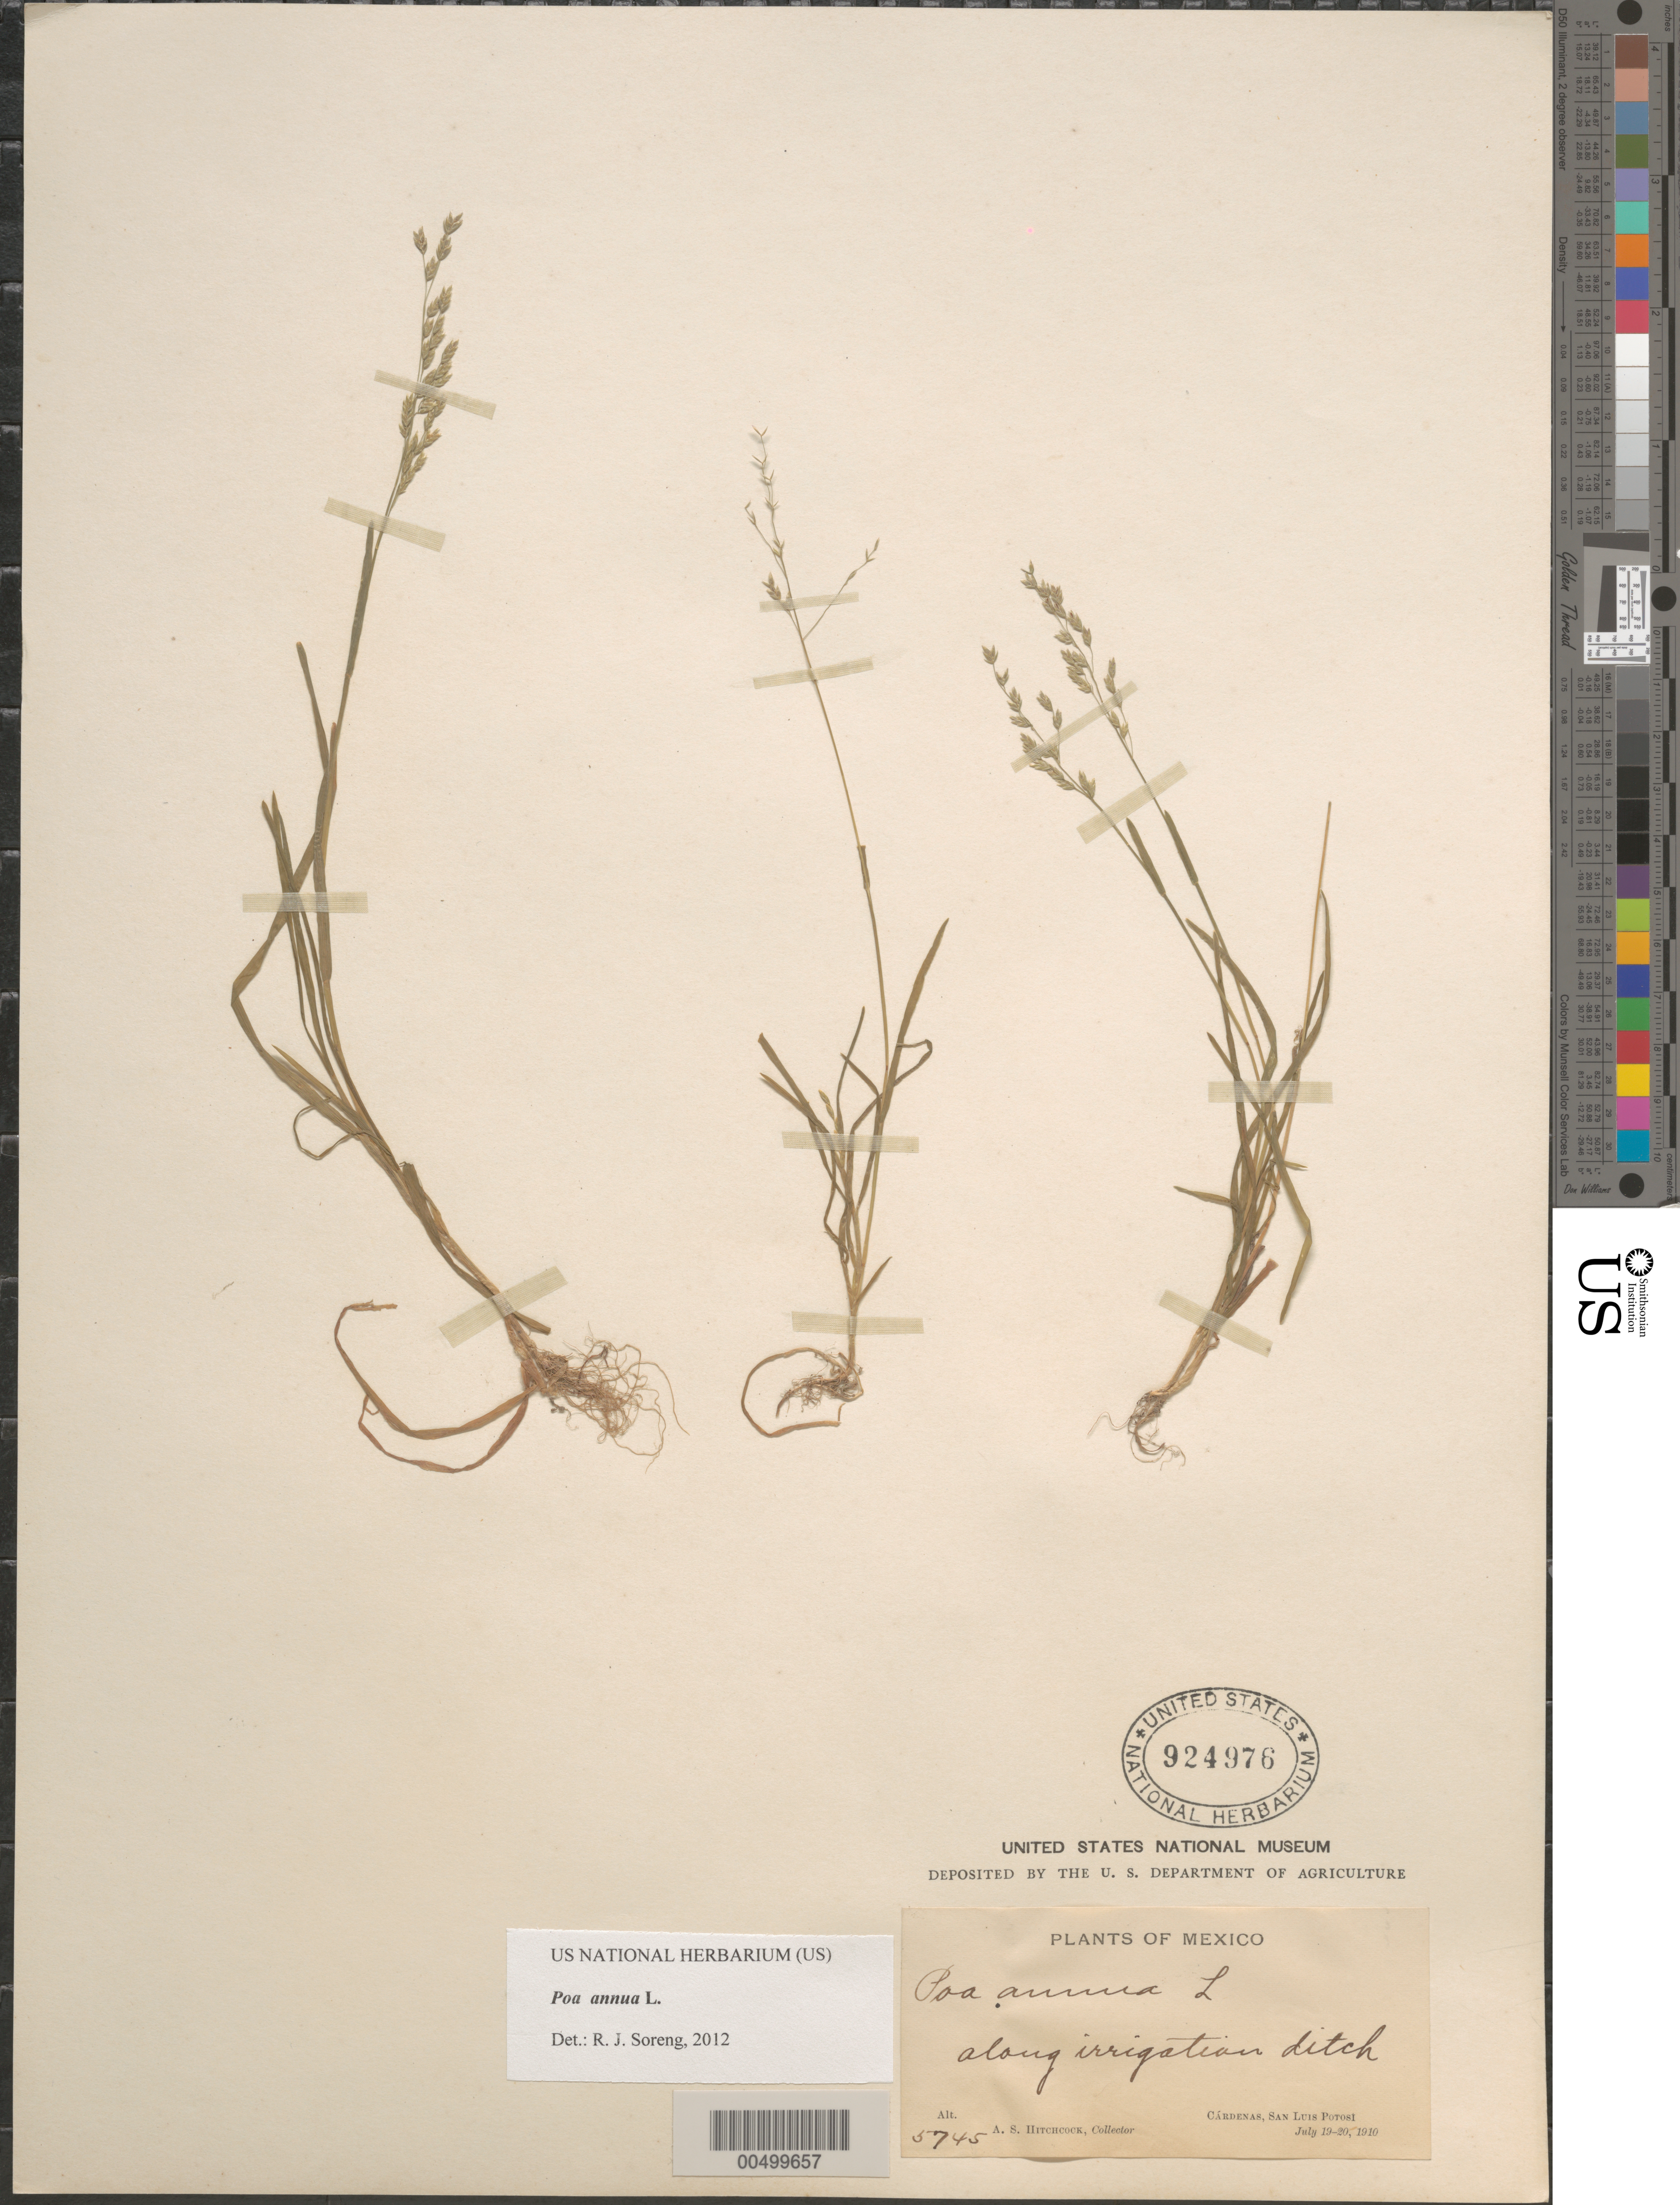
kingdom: Plantae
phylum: Tracheophyta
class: Liliopsida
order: Poales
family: Poaceae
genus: Poa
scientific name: Poa annua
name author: L.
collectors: A. S. Hitchcock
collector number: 5745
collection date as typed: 19 Jul 1910 to 20 Jul 1910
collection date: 1910-07-19/1910-07-20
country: Mexico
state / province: San Luis Potosi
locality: C rdenas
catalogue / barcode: US 924976